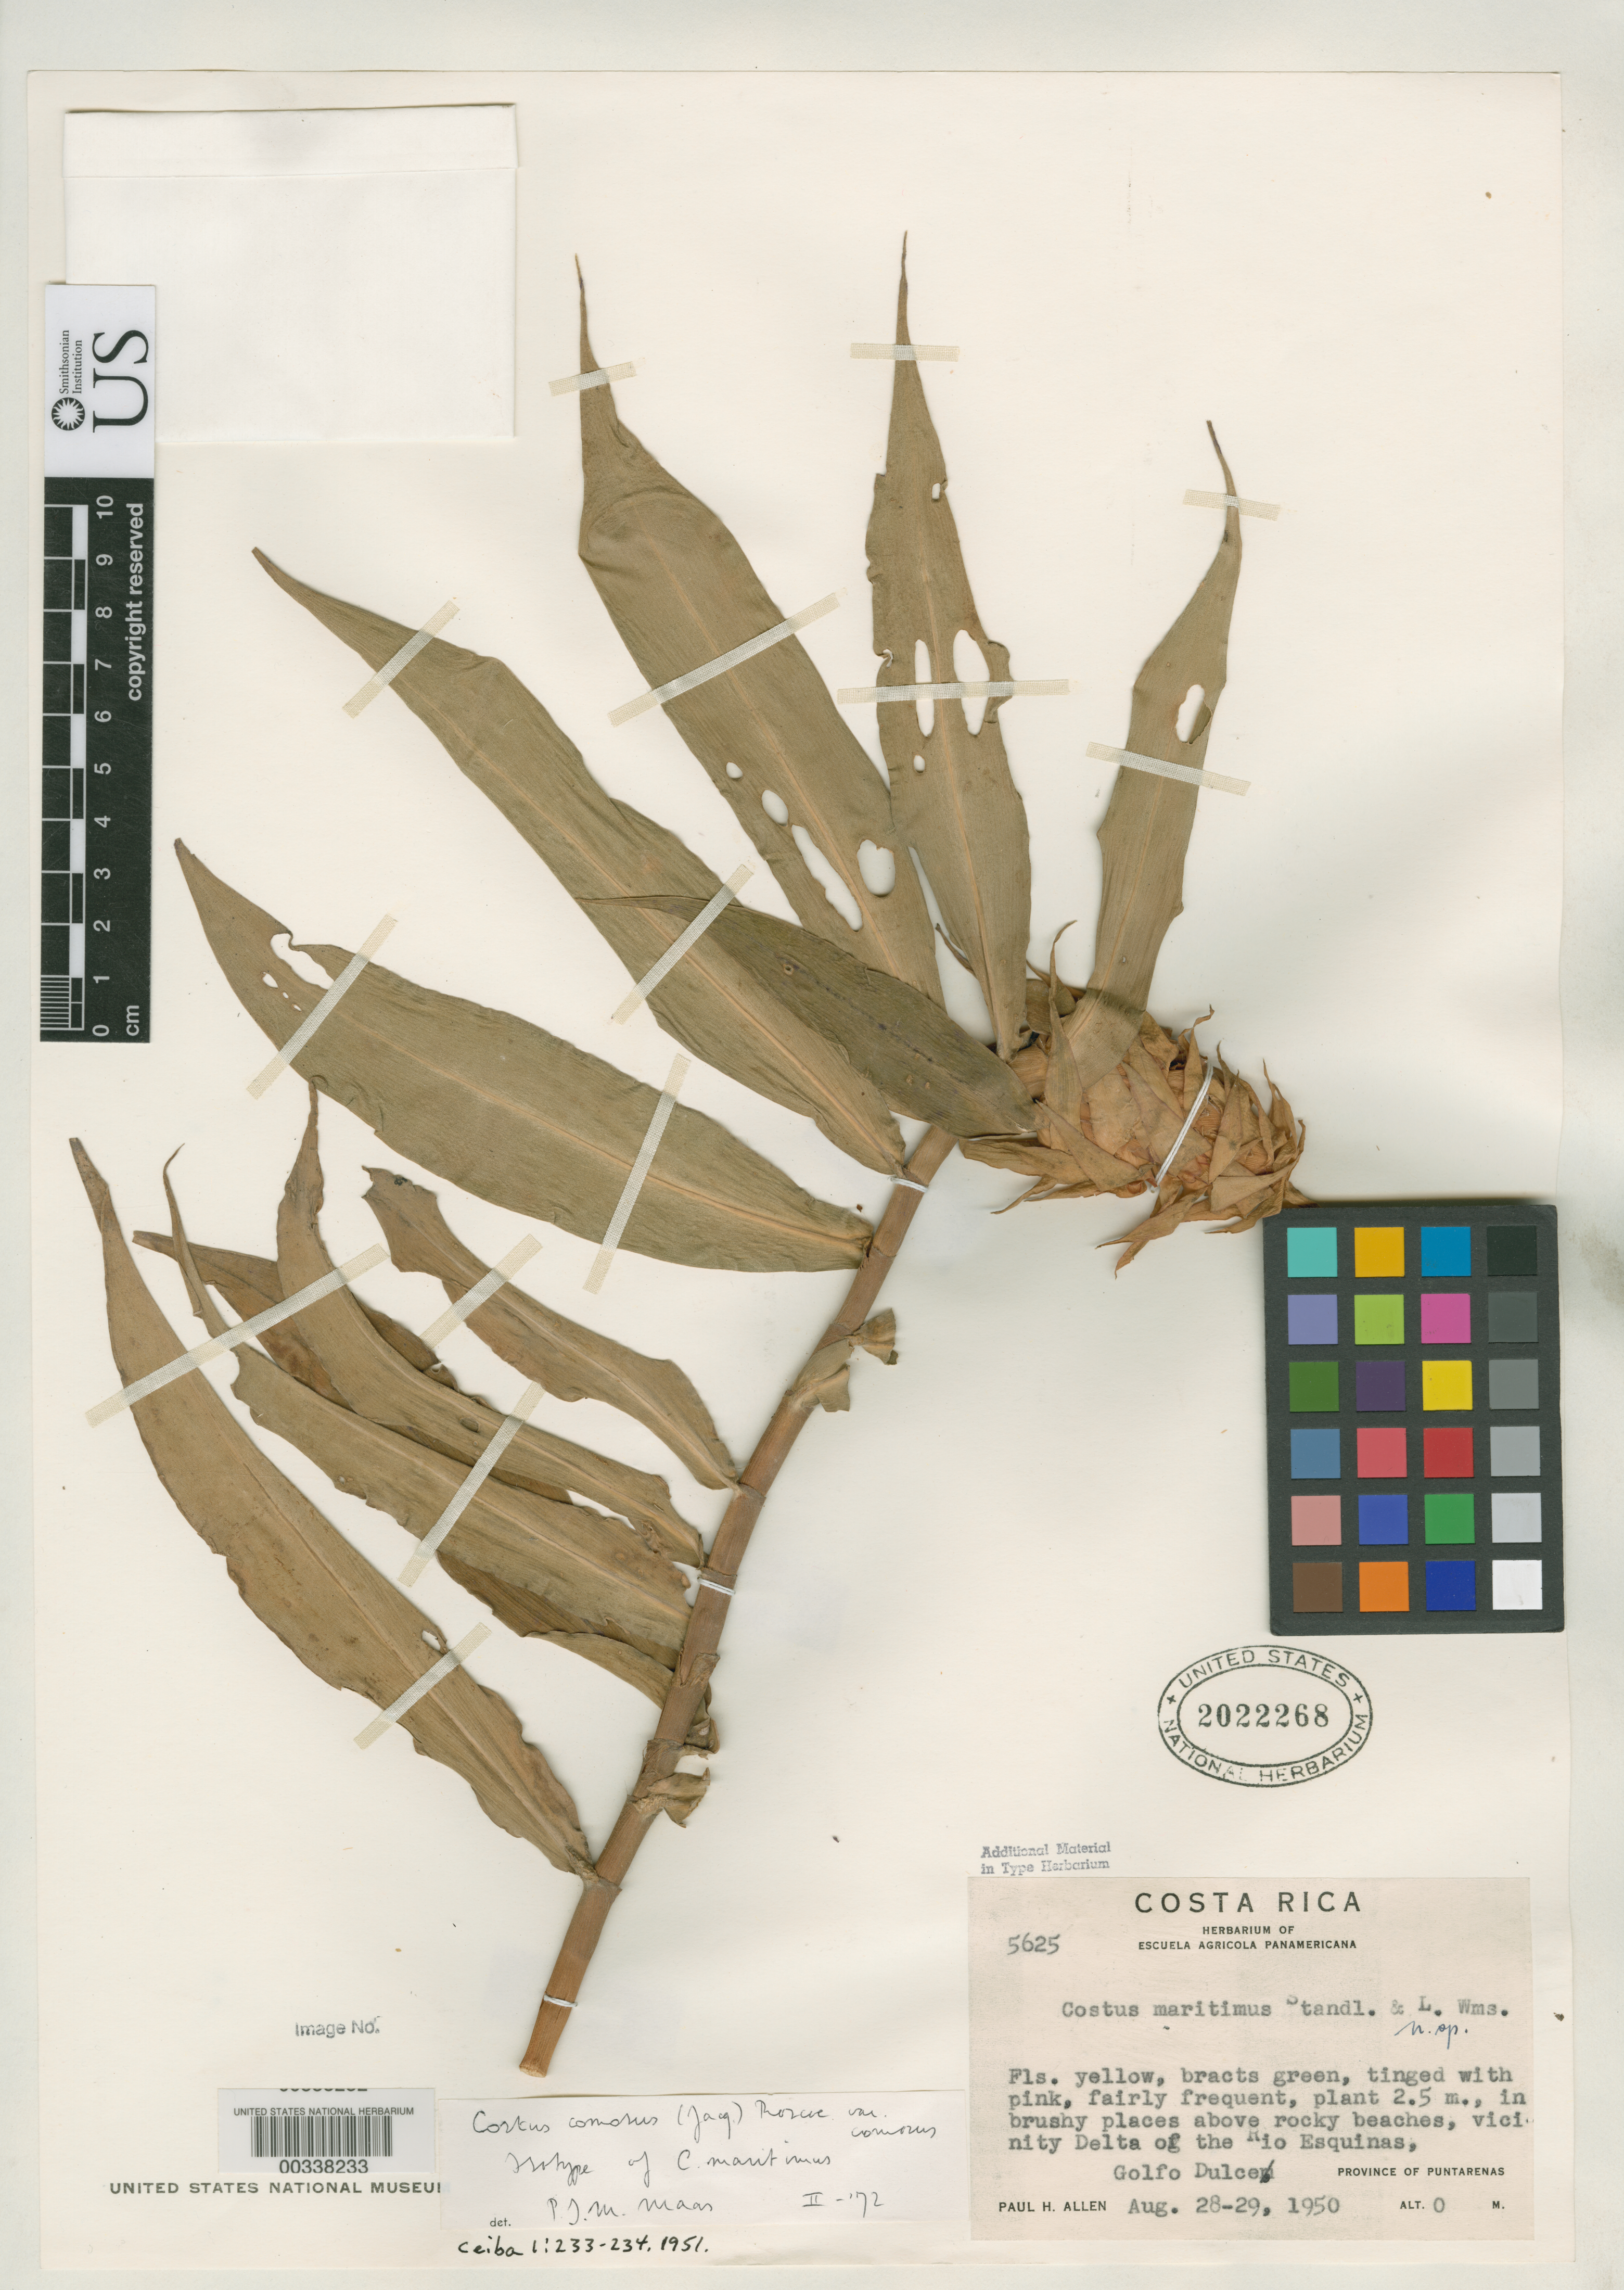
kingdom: Plantae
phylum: Tracheophyta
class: Liliopsida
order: Zingiberales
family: Costaceae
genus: Costus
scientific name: Costus maritimus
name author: Standl. & L.O. Williams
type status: Isotype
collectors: P. H. Allen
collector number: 5625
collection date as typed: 28 Aug 1950 to 29 Aug 1950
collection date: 1950-08-28/1950-08-29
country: Costa Rica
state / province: Puntarenas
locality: Vicinity Delta of the Rio Esquinas, Golfo Dulce.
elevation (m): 0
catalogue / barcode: US 2022268